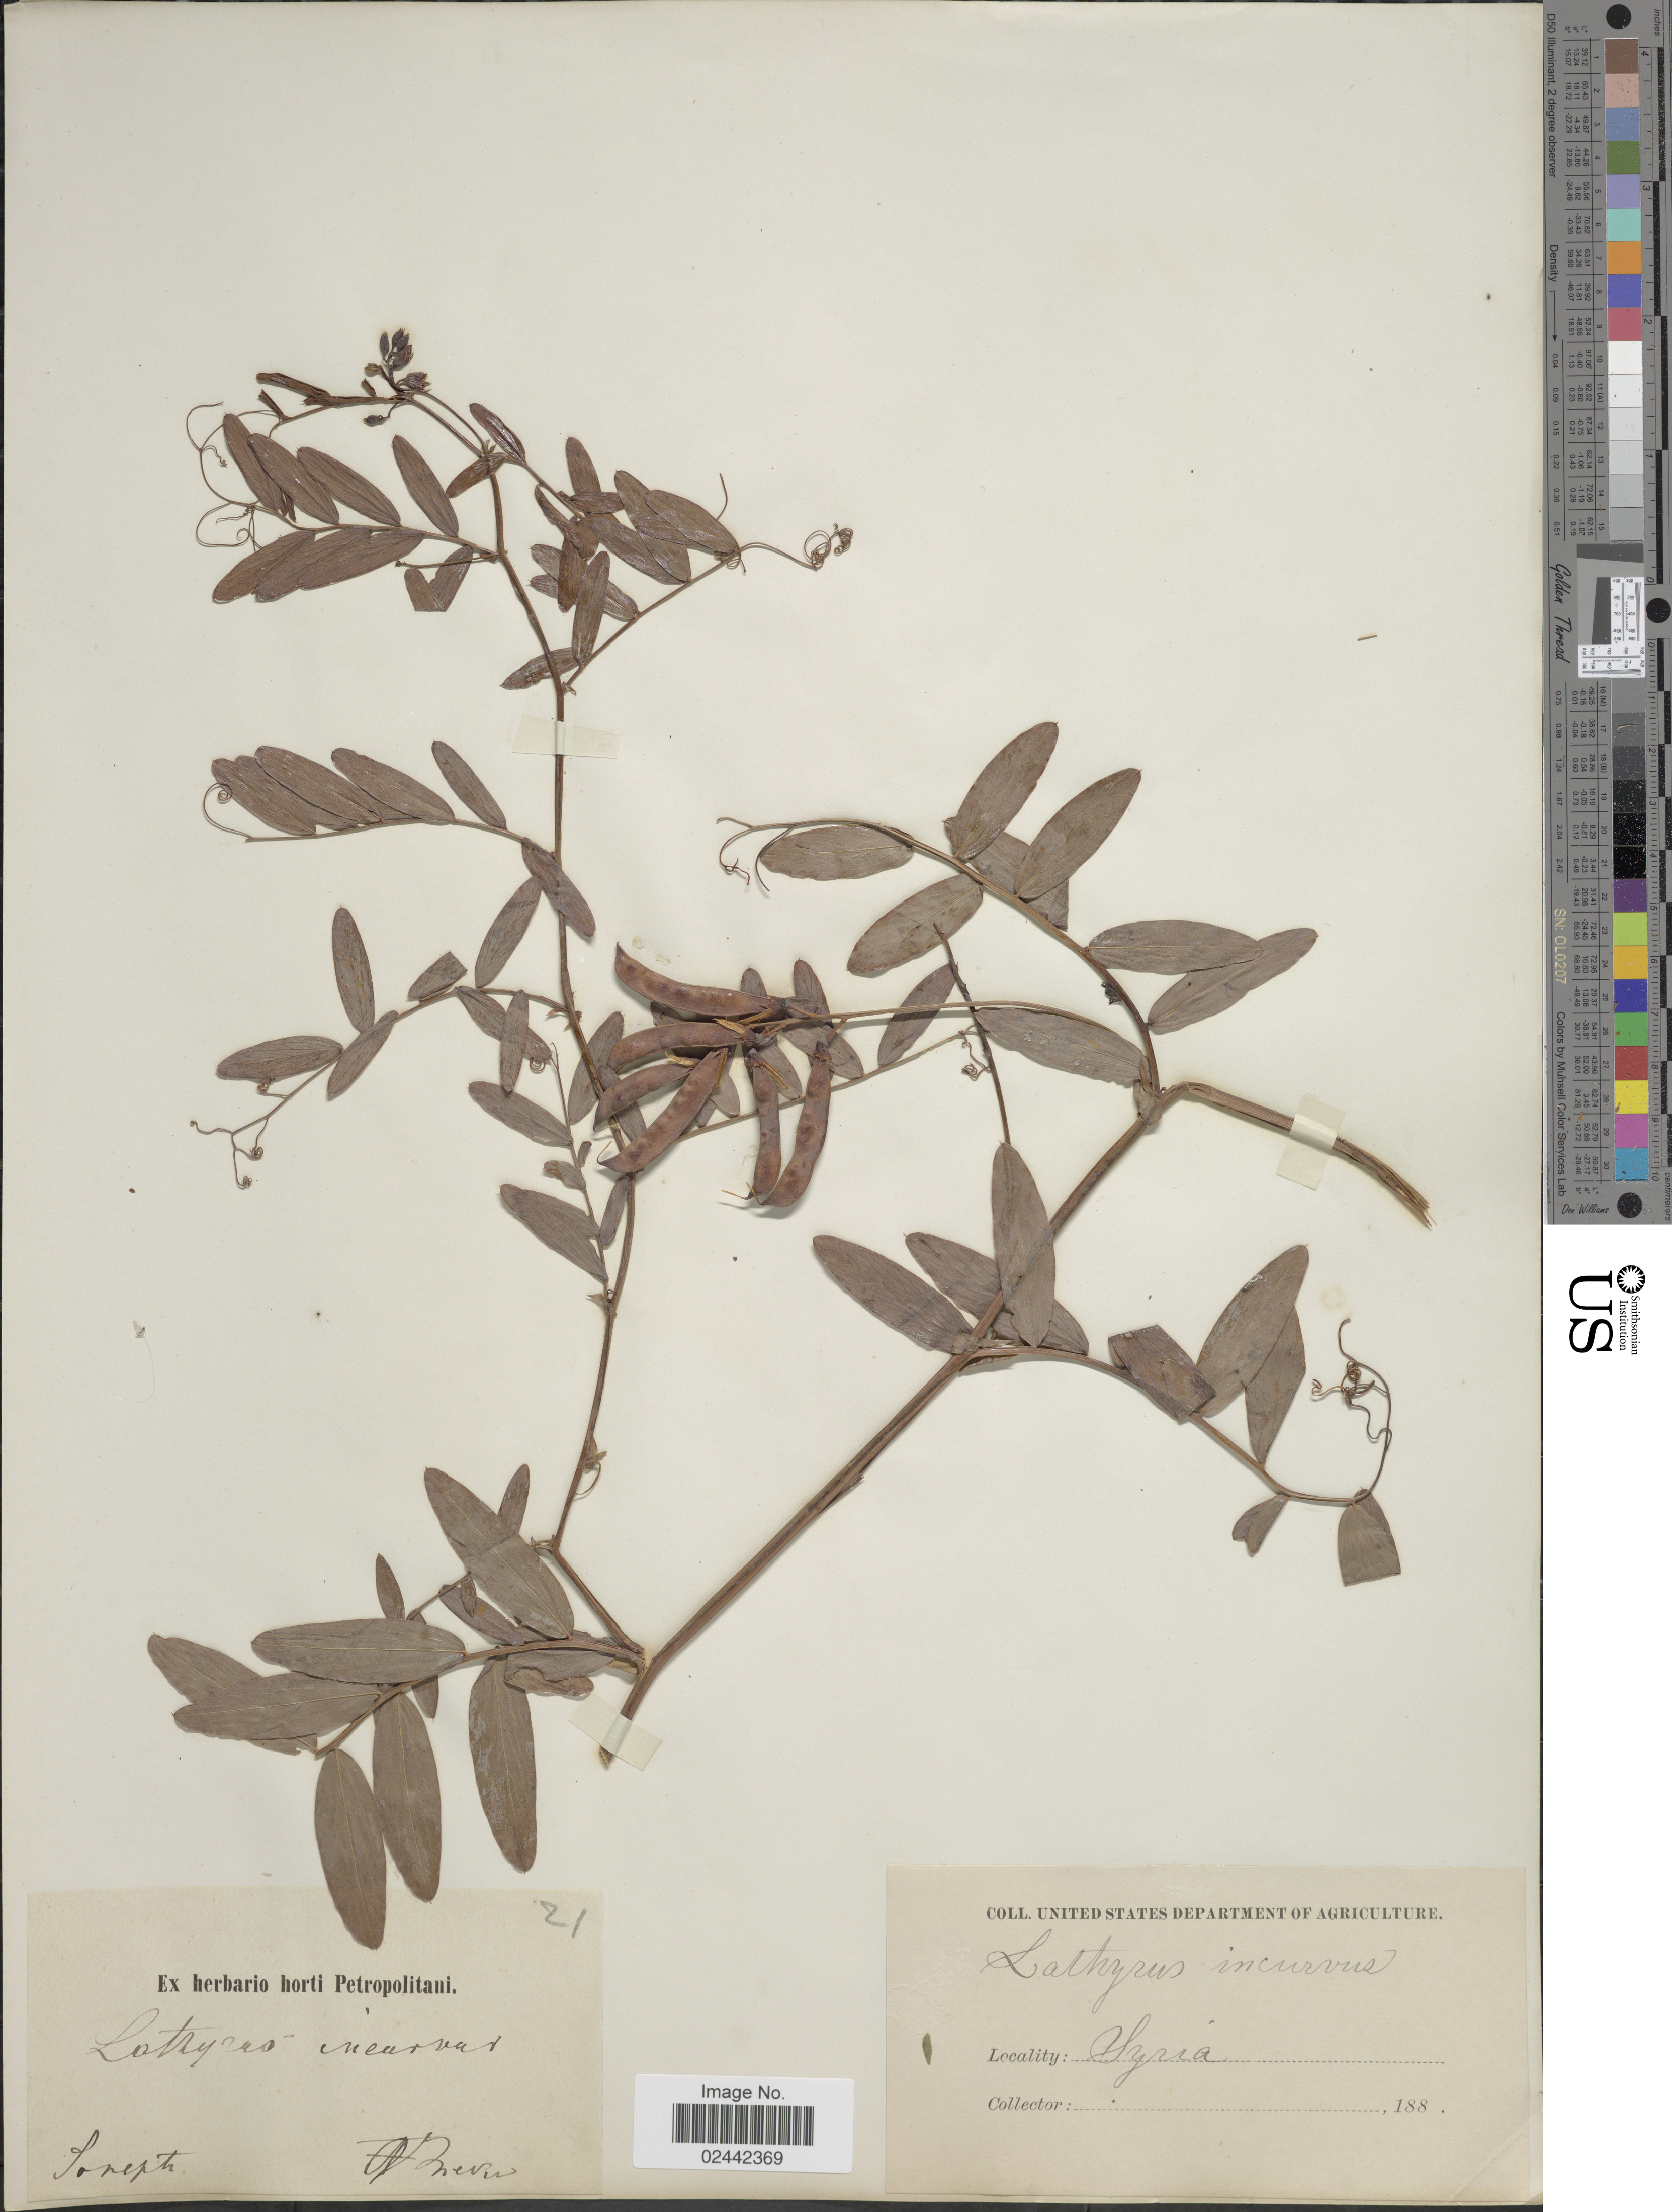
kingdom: Plantae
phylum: Tracheophyta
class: Magnoliopsida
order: Fabales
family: Fabaceae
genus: Lathyrus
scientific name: Lathyrus incurvus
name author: (Roth) Willd.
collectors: A. Becker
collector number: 21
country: Russian Federation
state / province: Volgograd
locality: Sarepta